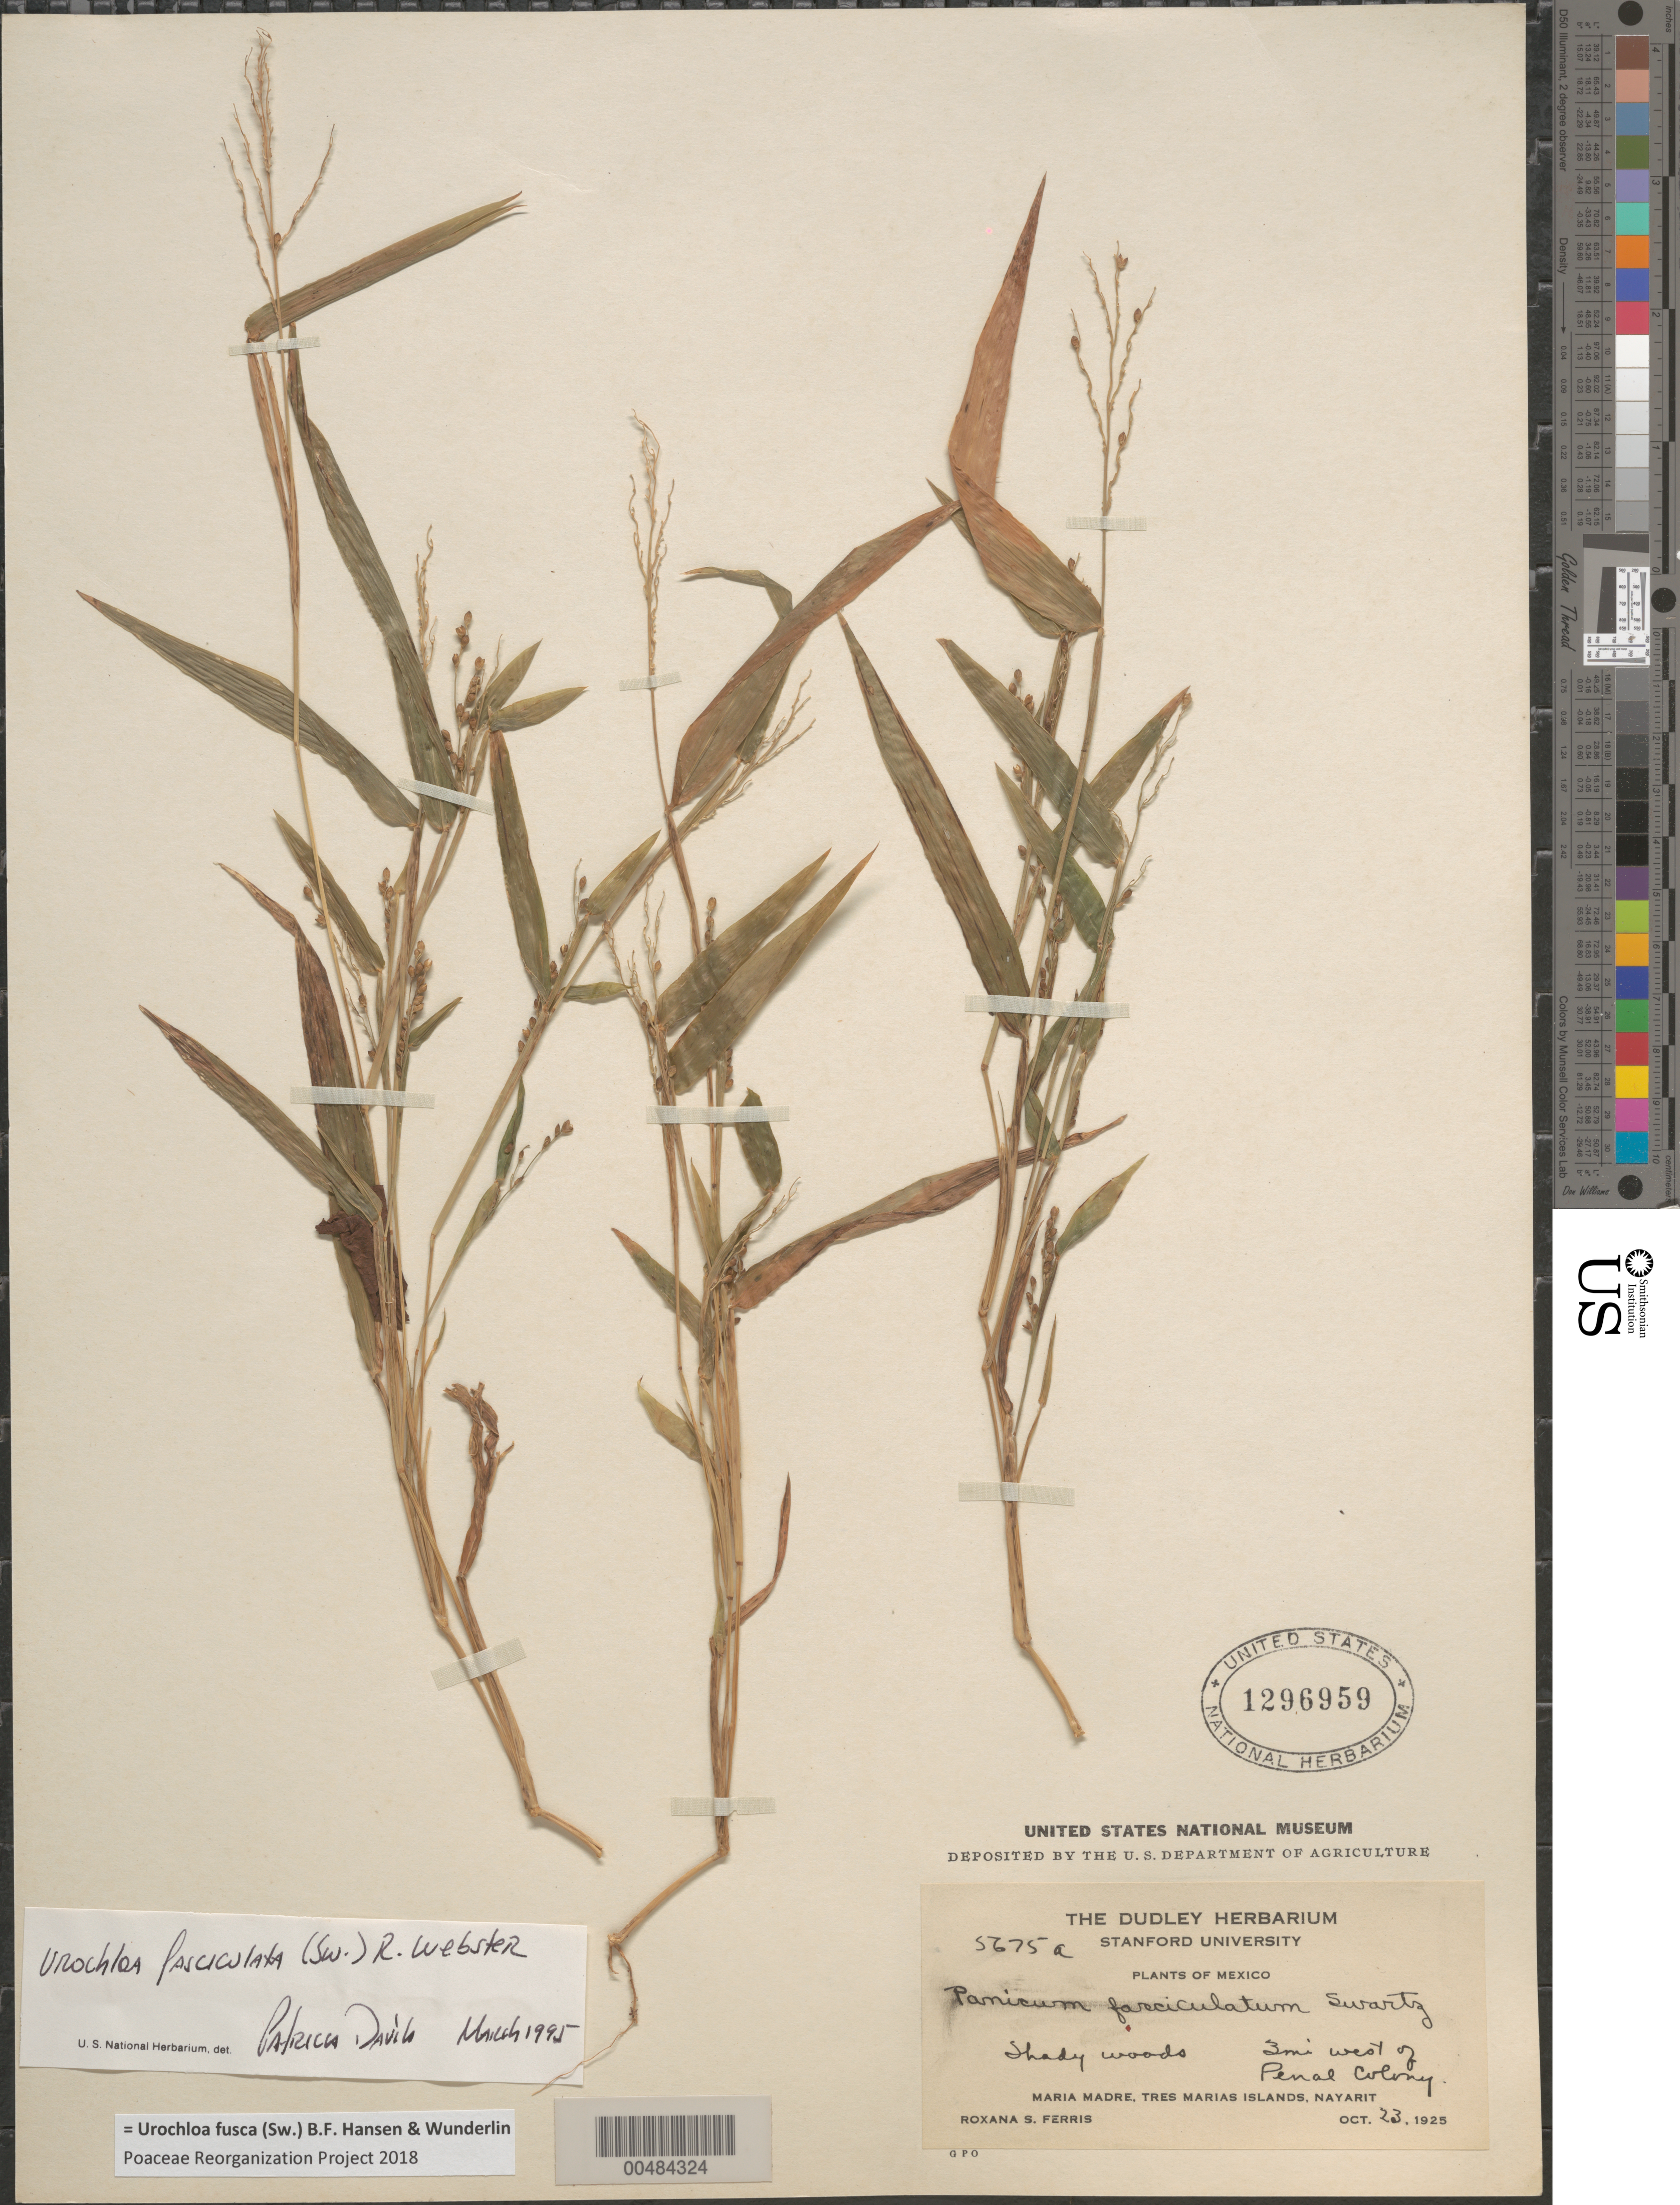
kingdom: Plantae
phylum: Tracheophyta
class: Liliopsida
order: Poales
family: Poaceae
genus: Urochloa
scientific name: Urochloa fusca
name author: (Sw.) B.F. Hansen & Wunderlin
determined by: Poaceae Reorganization Project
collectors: R. S. Ferris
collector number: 5675a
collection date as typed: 23 Oct 1925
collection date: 1925-10-23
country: Mexico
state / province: Nayarit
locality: Maria Madre, Tres Marias Islands, 3 mi W of Penal Colony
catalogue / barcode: US 1296959